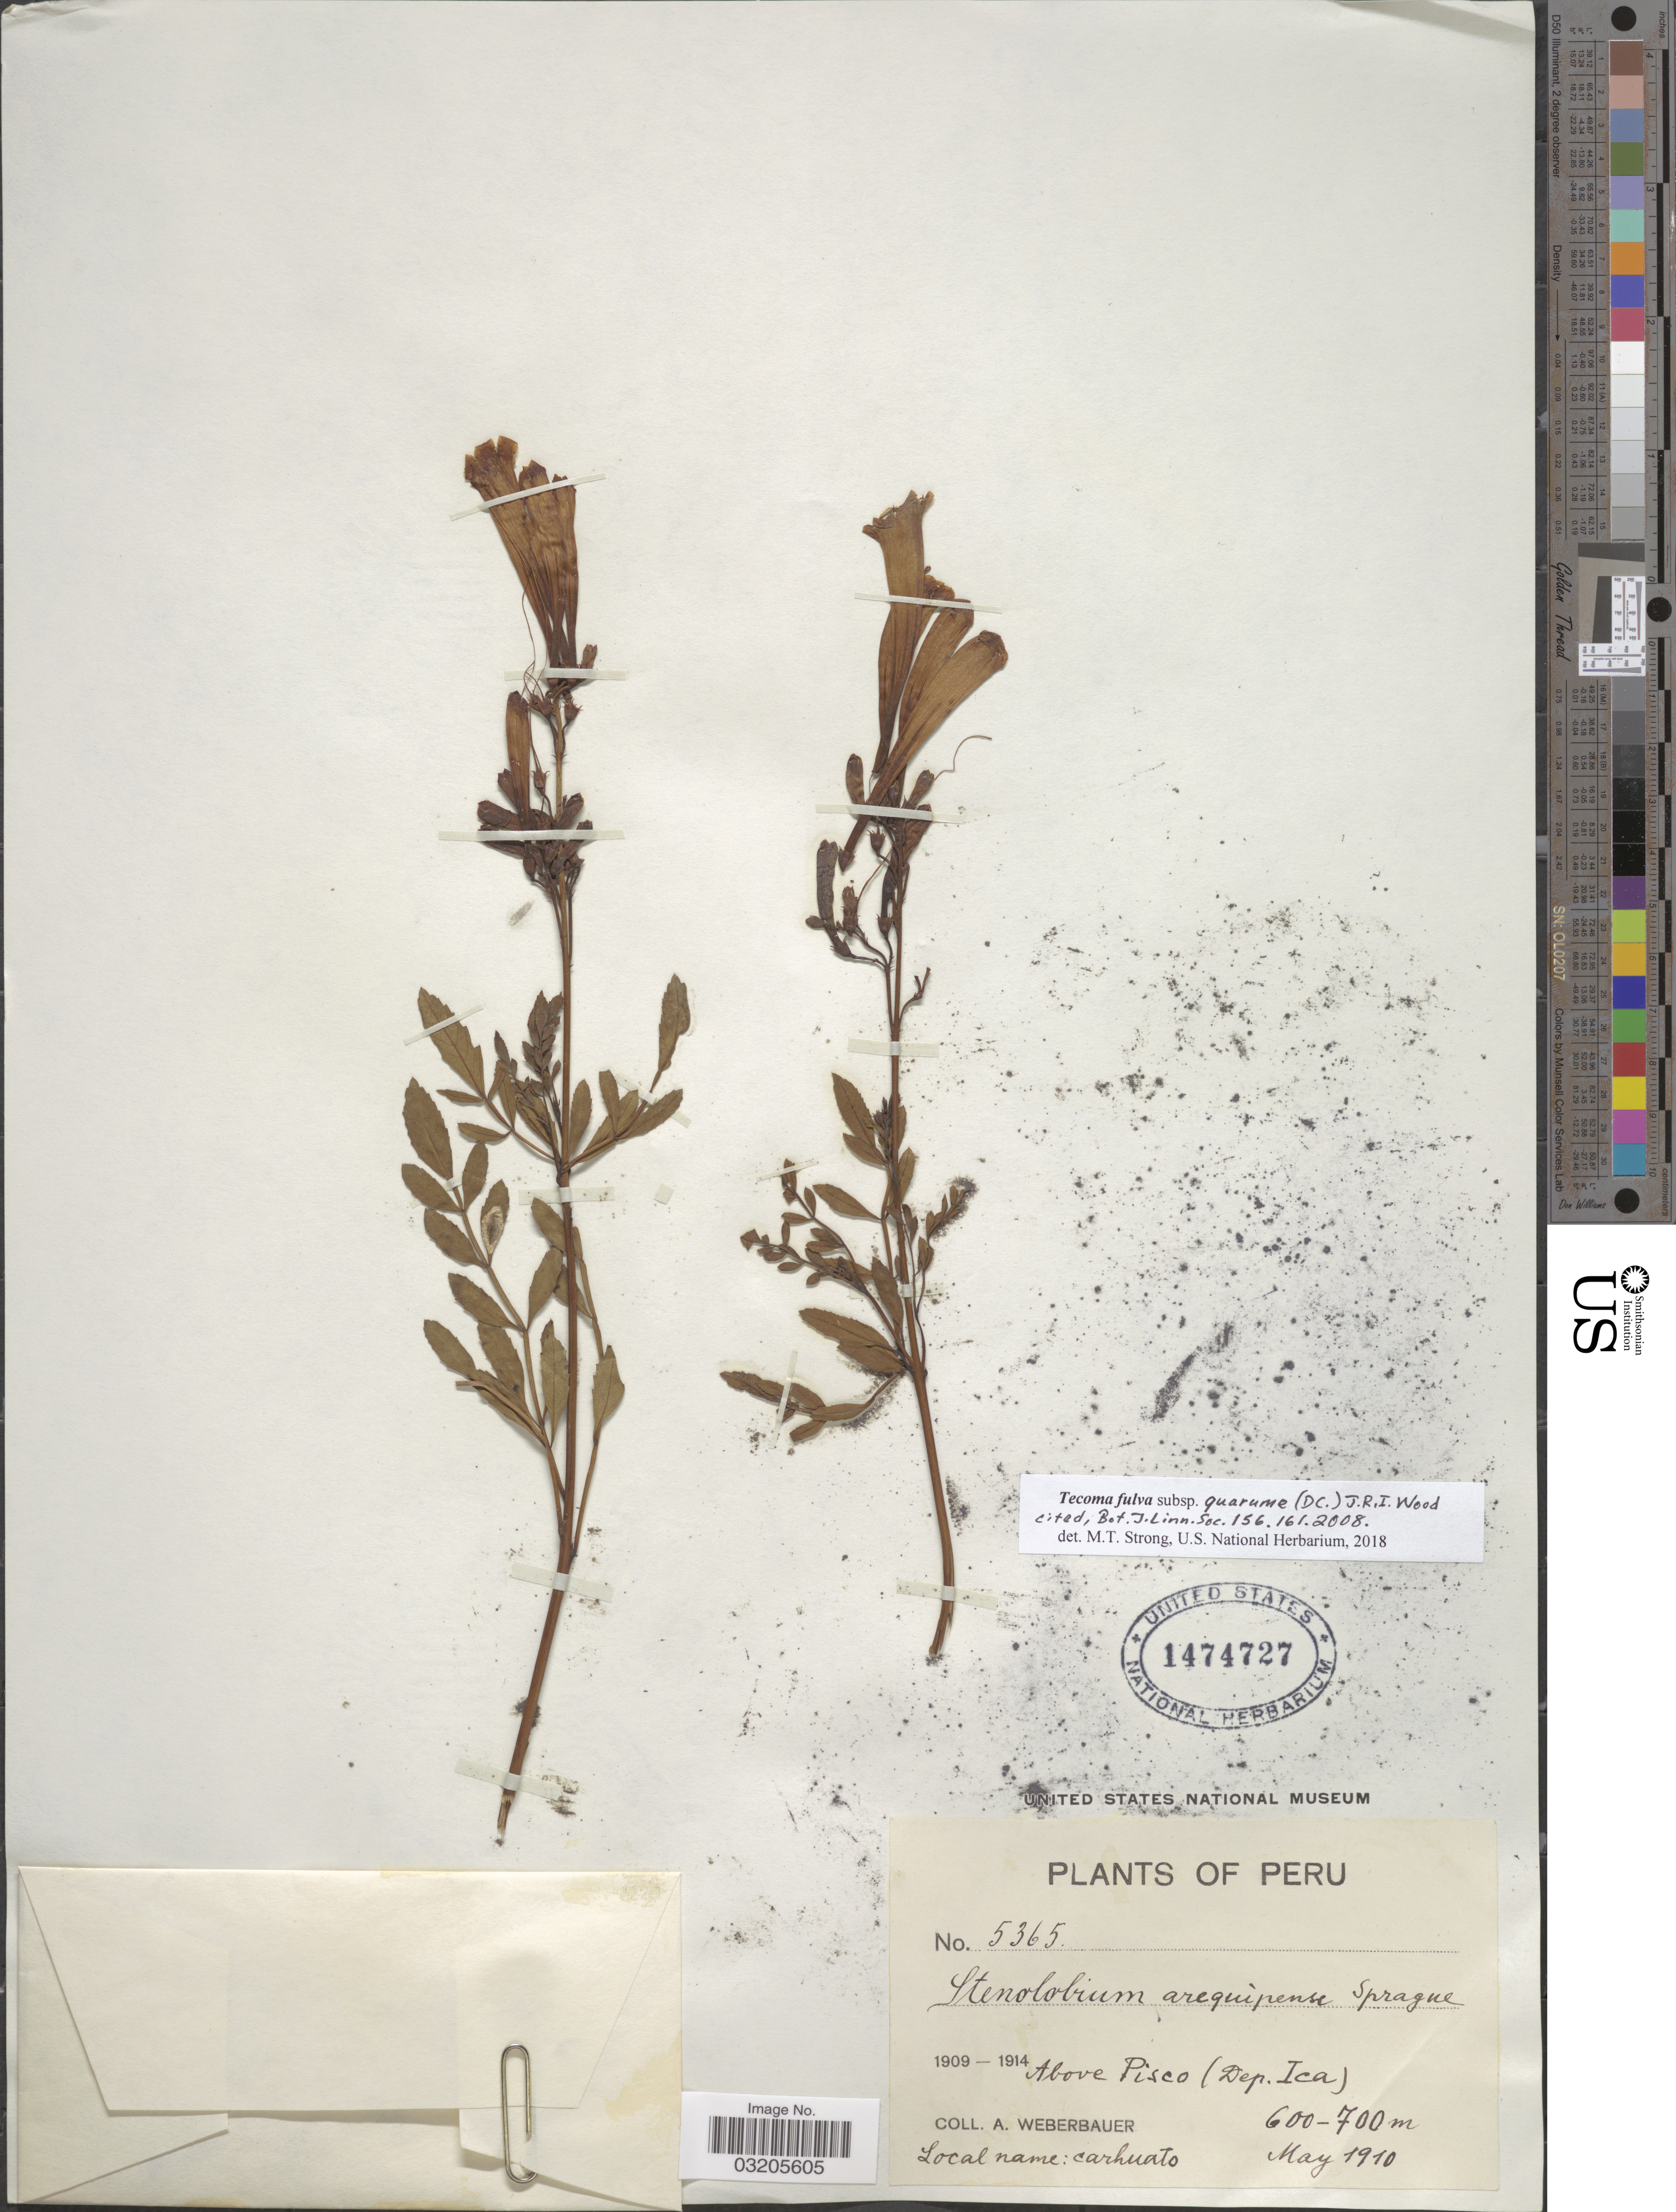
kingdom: Plantae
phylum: Tracheophyta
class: Magnoliopsida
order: Lamiales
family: Bignoniaceae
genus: Tecoma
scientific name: Tecoma fulva subsp. guarume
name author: (DC.) J.R.I. Wood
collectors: A. Weberbauer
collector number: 5365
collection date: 1910-05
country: Peru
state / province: Ica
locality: Above Pisco (Dep. Ica).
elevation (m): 600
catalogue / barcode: US 1474727